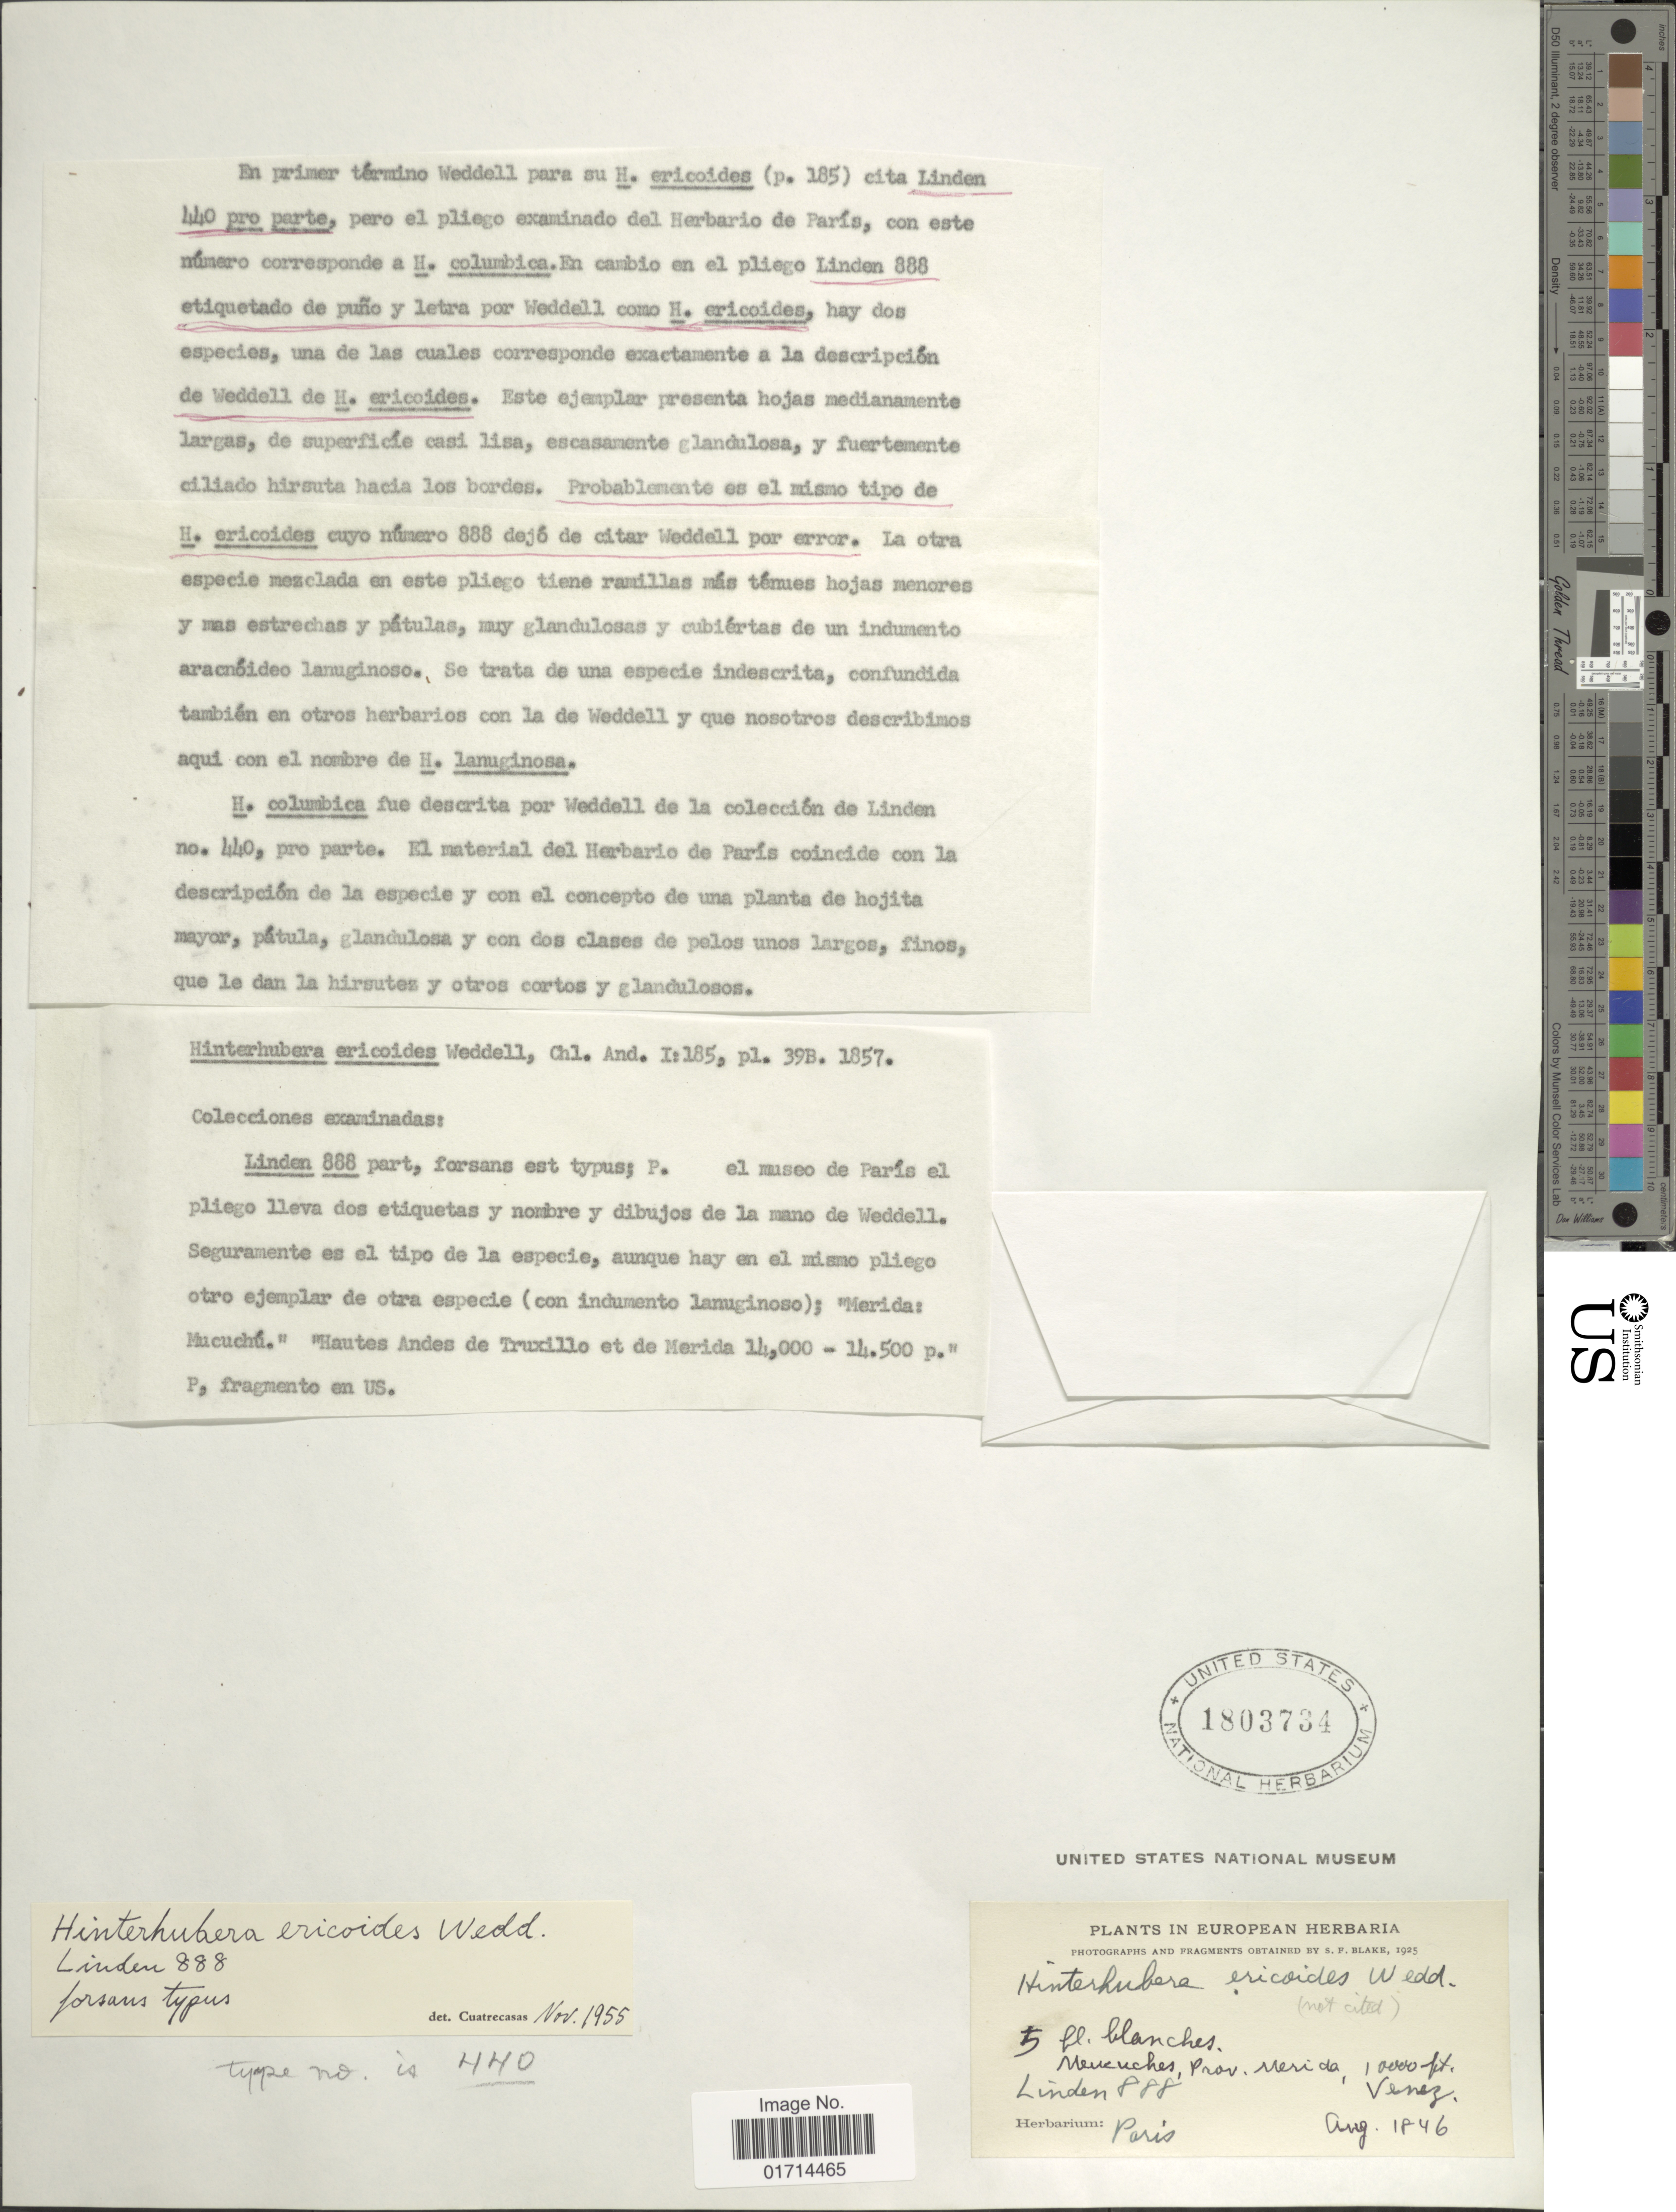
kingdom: Plantae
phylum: Tracheophyta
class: Magnoliopsida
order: Asterales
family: Asteraceae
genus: Hinterhubera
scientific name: Hinterhubera ericoides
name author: Wedd.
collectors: -- Linden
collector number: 888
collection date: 1846-08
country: Venezuela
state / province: Mérida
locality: Mucuchies, Prov. Merida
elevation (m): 3048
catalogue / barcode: US 1803734